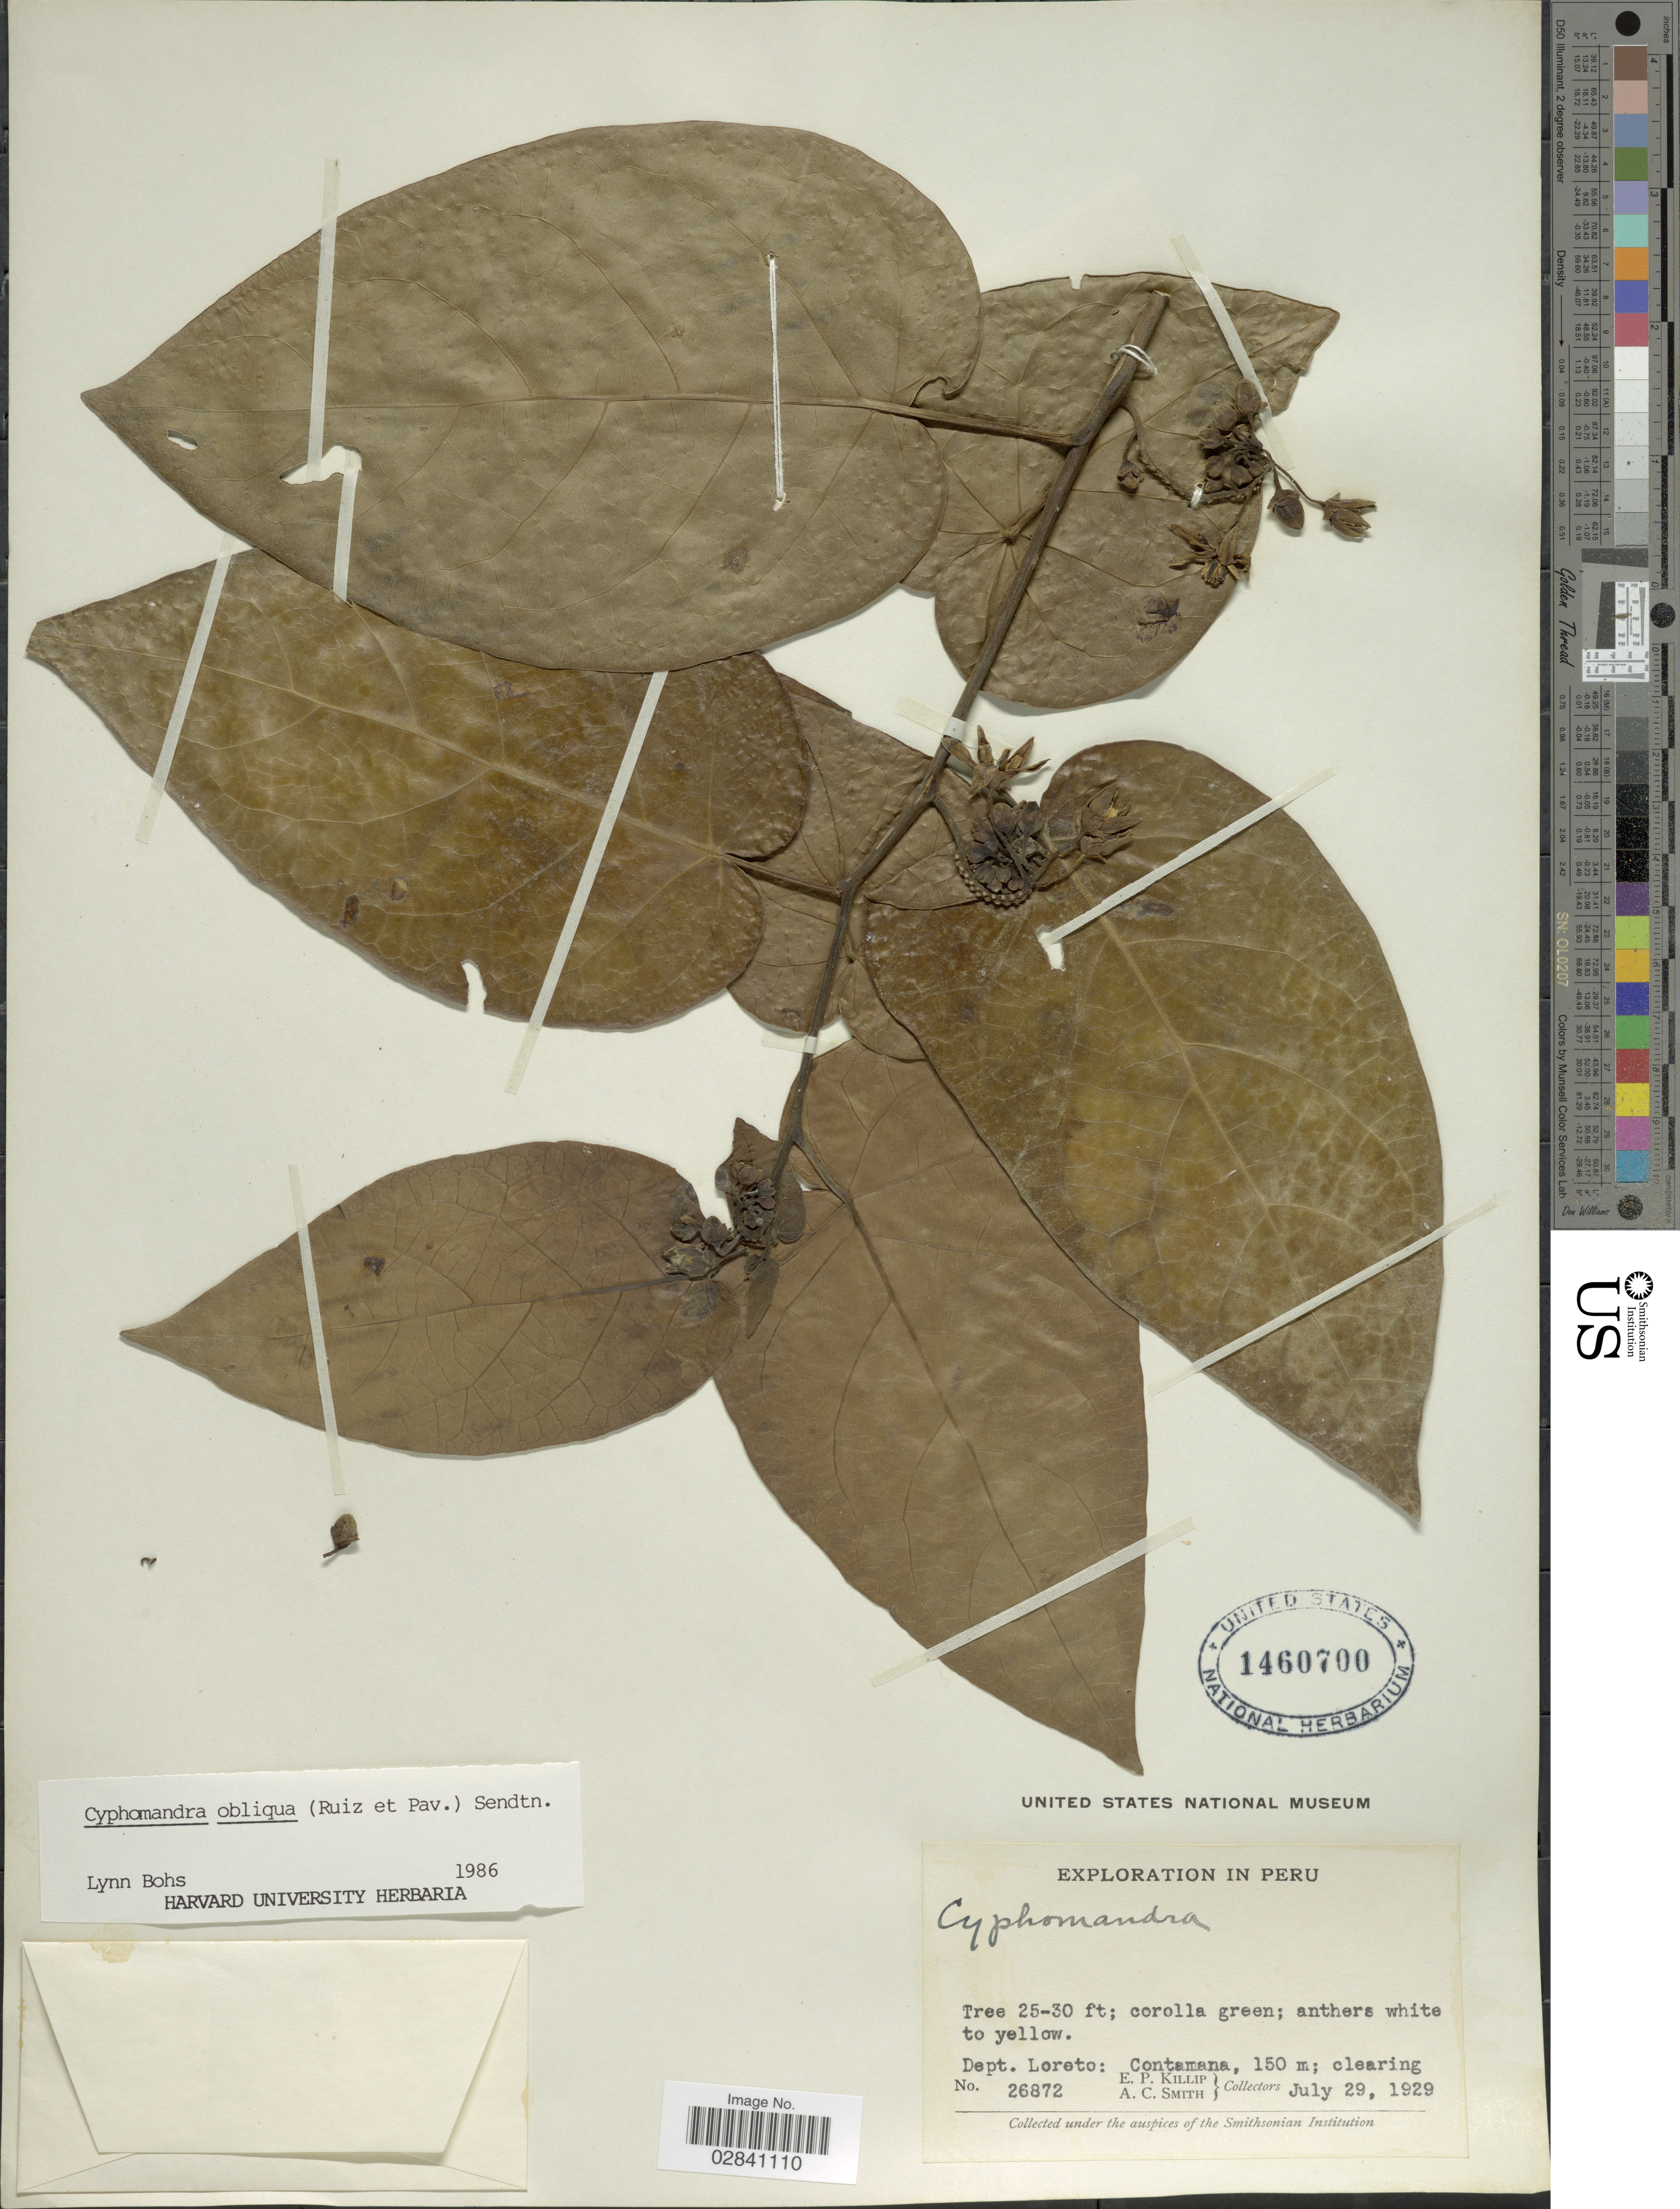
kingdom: Plantae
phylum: Tracheophyta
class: Magnoliopsida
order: Solanales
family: Solanaceae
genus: Cyphomandra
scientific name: Cyphomandra obliqua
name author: (Ruiz & Pav.) Sendtn.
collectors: E. P. Killip & A. C. Smith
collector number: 26872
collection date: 1929-07-29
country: Peru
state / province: Loreto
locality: Dept. Loreto: Contamana.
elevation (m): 150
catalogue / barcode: US 1460700